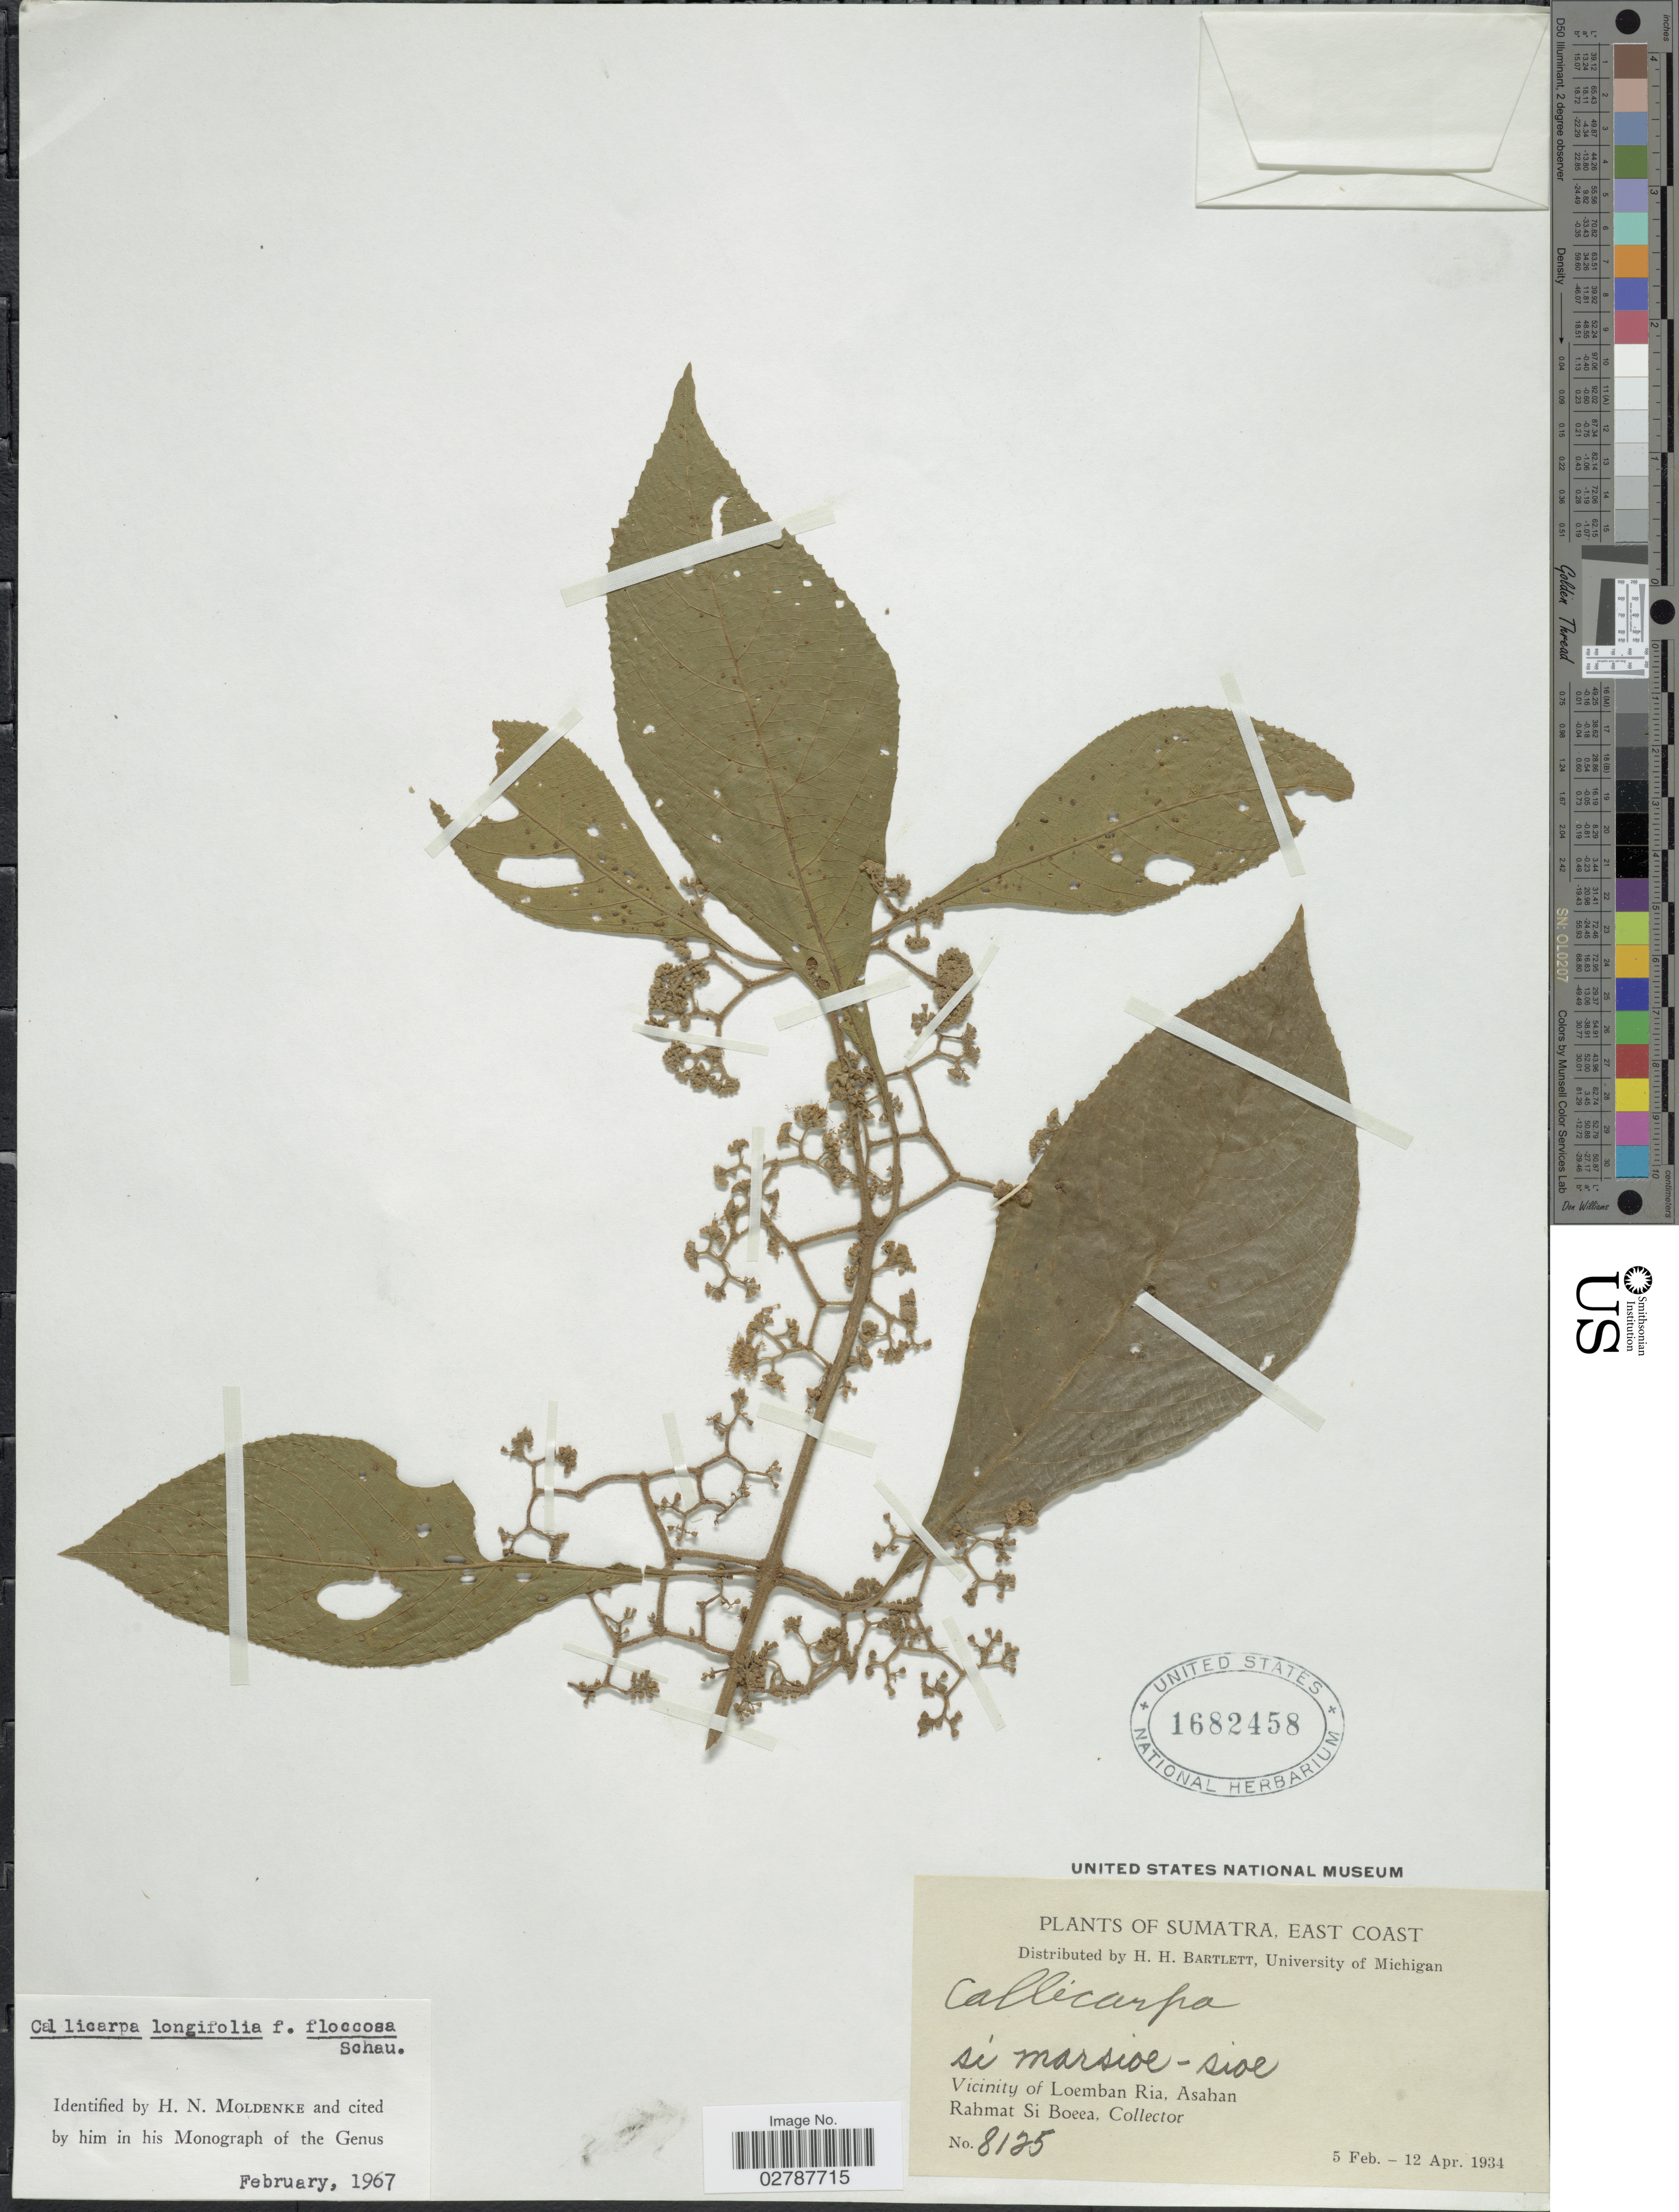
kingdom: Plantae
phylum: Tracheophyta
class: Magnoliopsida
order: Lamiales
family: Lamiaceae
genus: Callicarpa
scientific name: Callicarpa longifolia f. floccosa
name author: Schauer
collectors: Rahmat Si Boeea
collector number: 8125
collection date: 1934-02-05/1934-04-12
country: Indonesia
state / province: Sumatra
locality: East Coast. Vicinity of Loemban Ria, Asahan.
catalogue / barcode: US 1682458